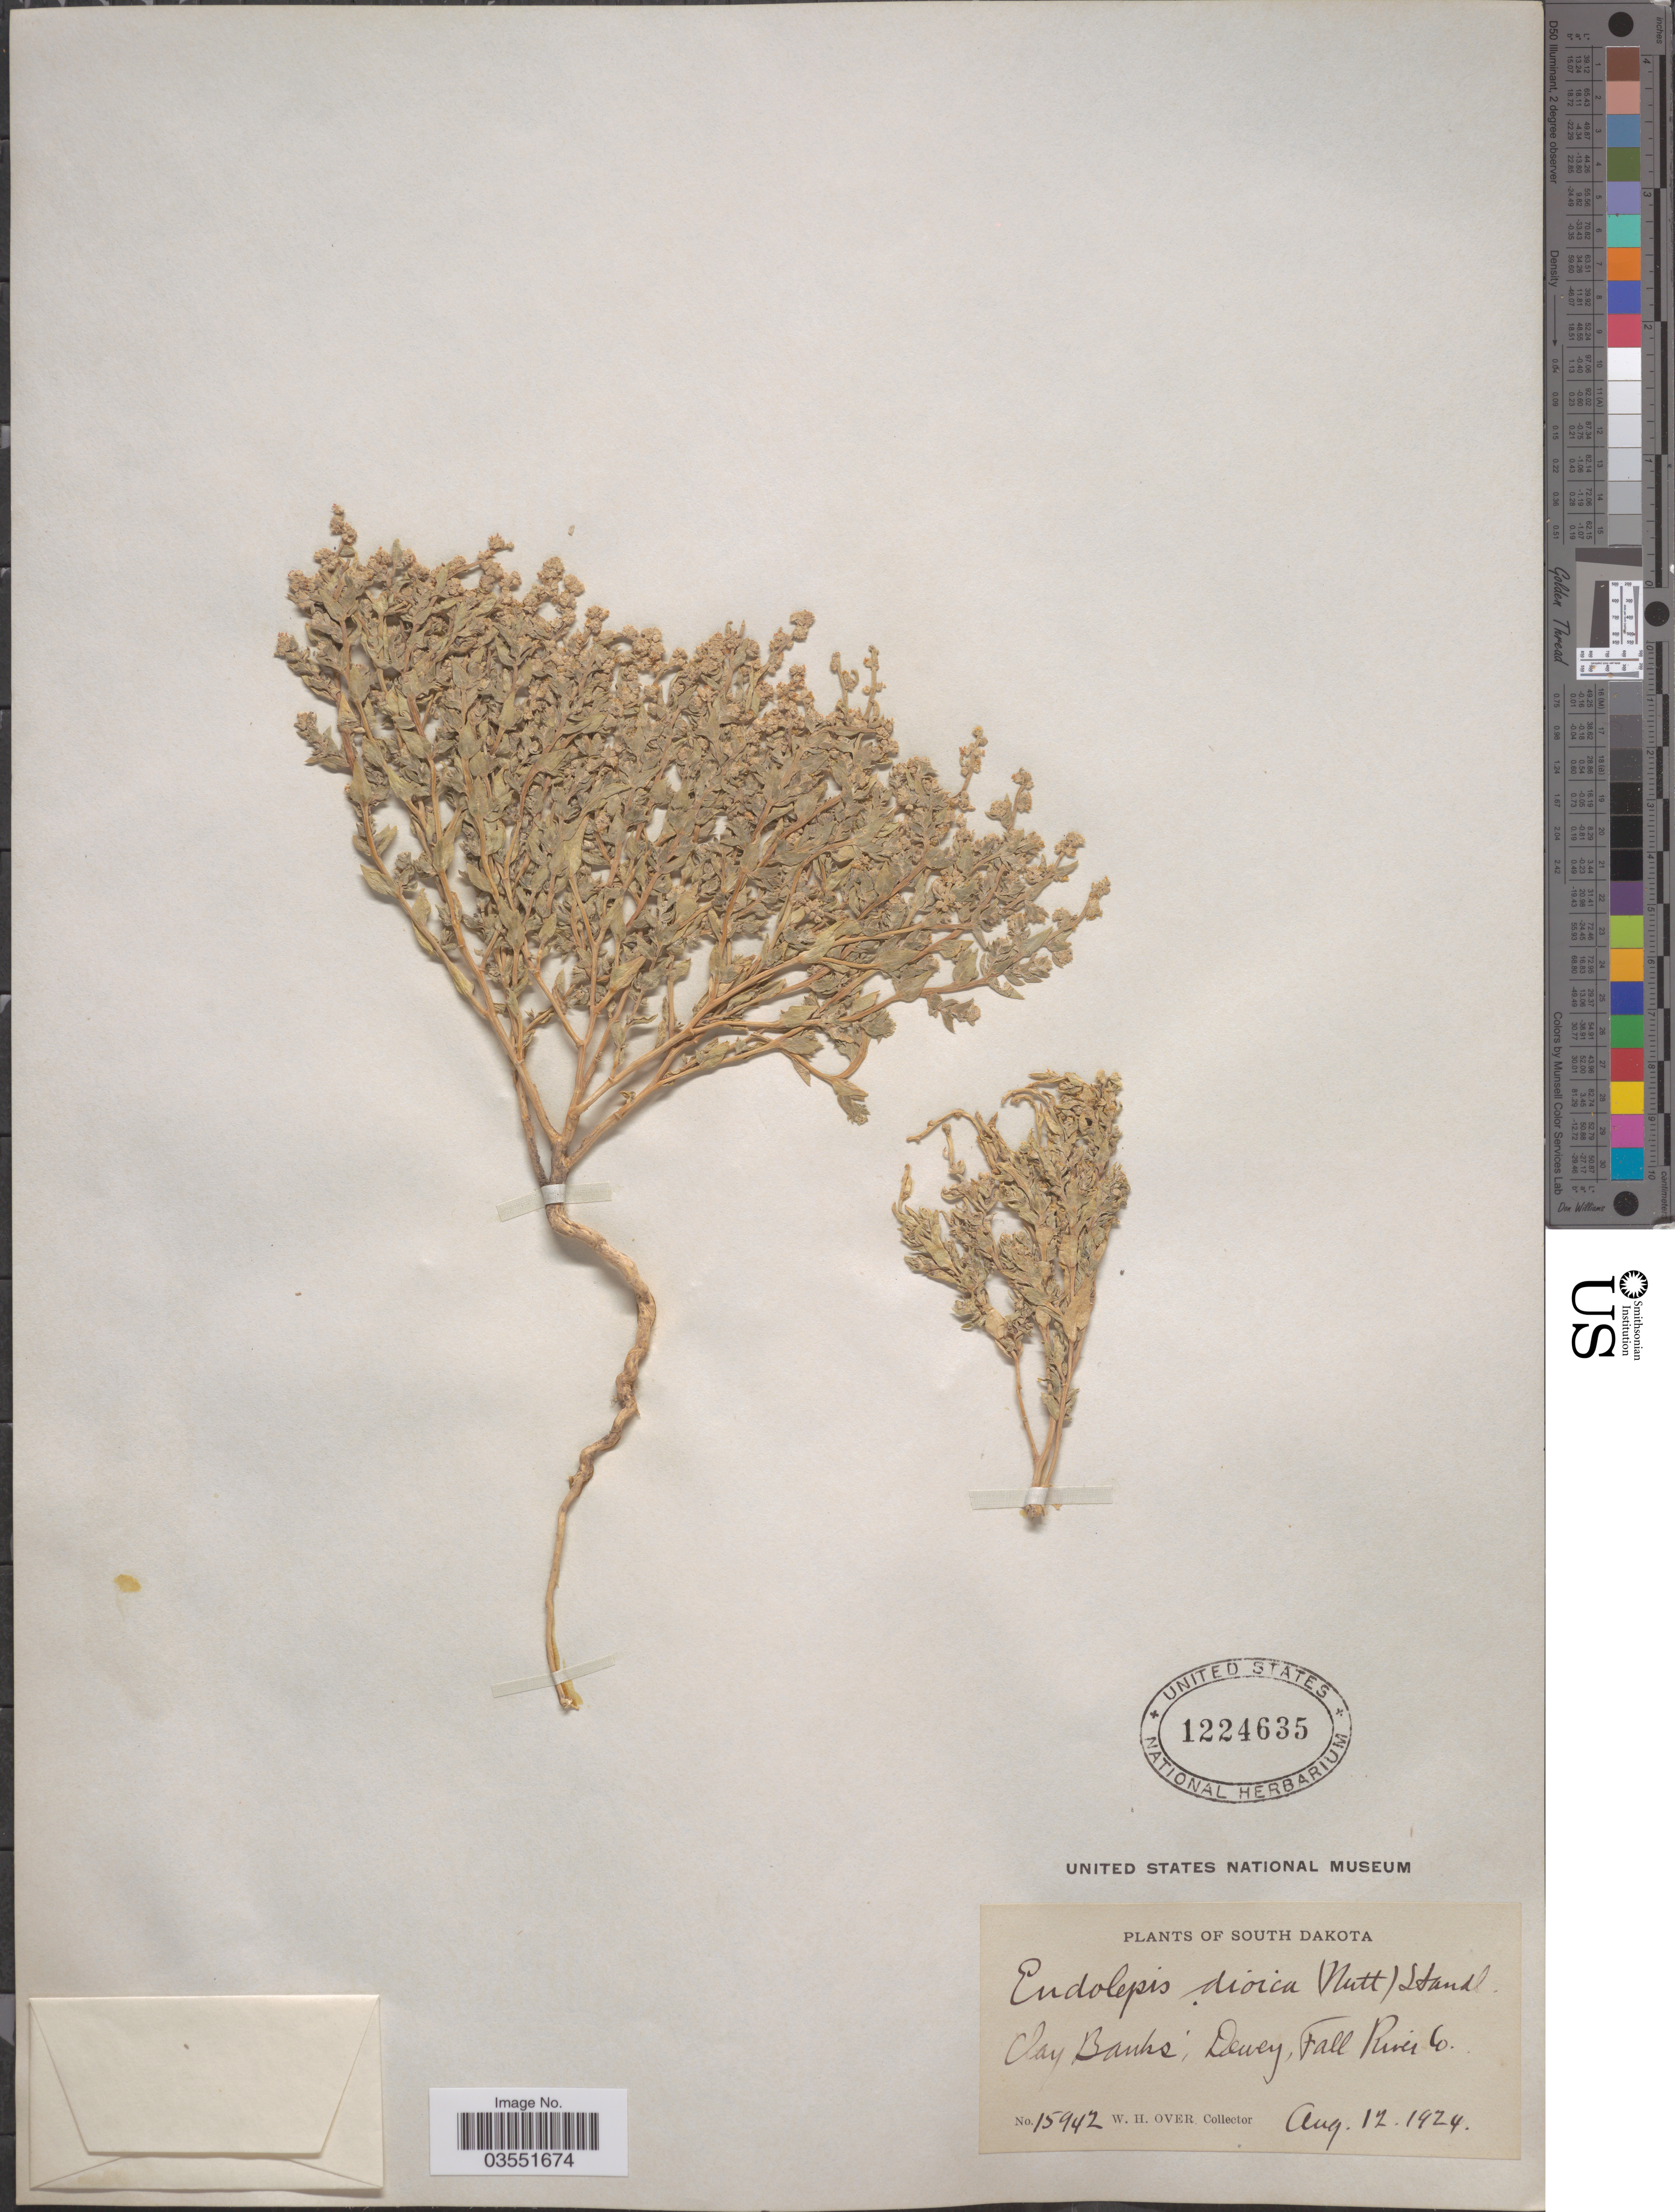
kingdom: Plantae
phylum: Tracheophyta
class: Magnoliopsida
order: Caryophyllales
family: Amaranthaceae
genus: Stutzia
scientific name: Stutzia dioica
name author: (Nutt.) E.H. Zacharias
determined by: Strong, Mark T., (BOT), Smithsonian Institution - National Museum of Natural History (UNITED STATES)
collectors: W. Over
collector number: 15942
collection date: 1924-08-12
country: United States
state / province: South Dakota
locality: Clay Banks; Dewey, Fall River Co.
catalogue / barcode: US 1224635